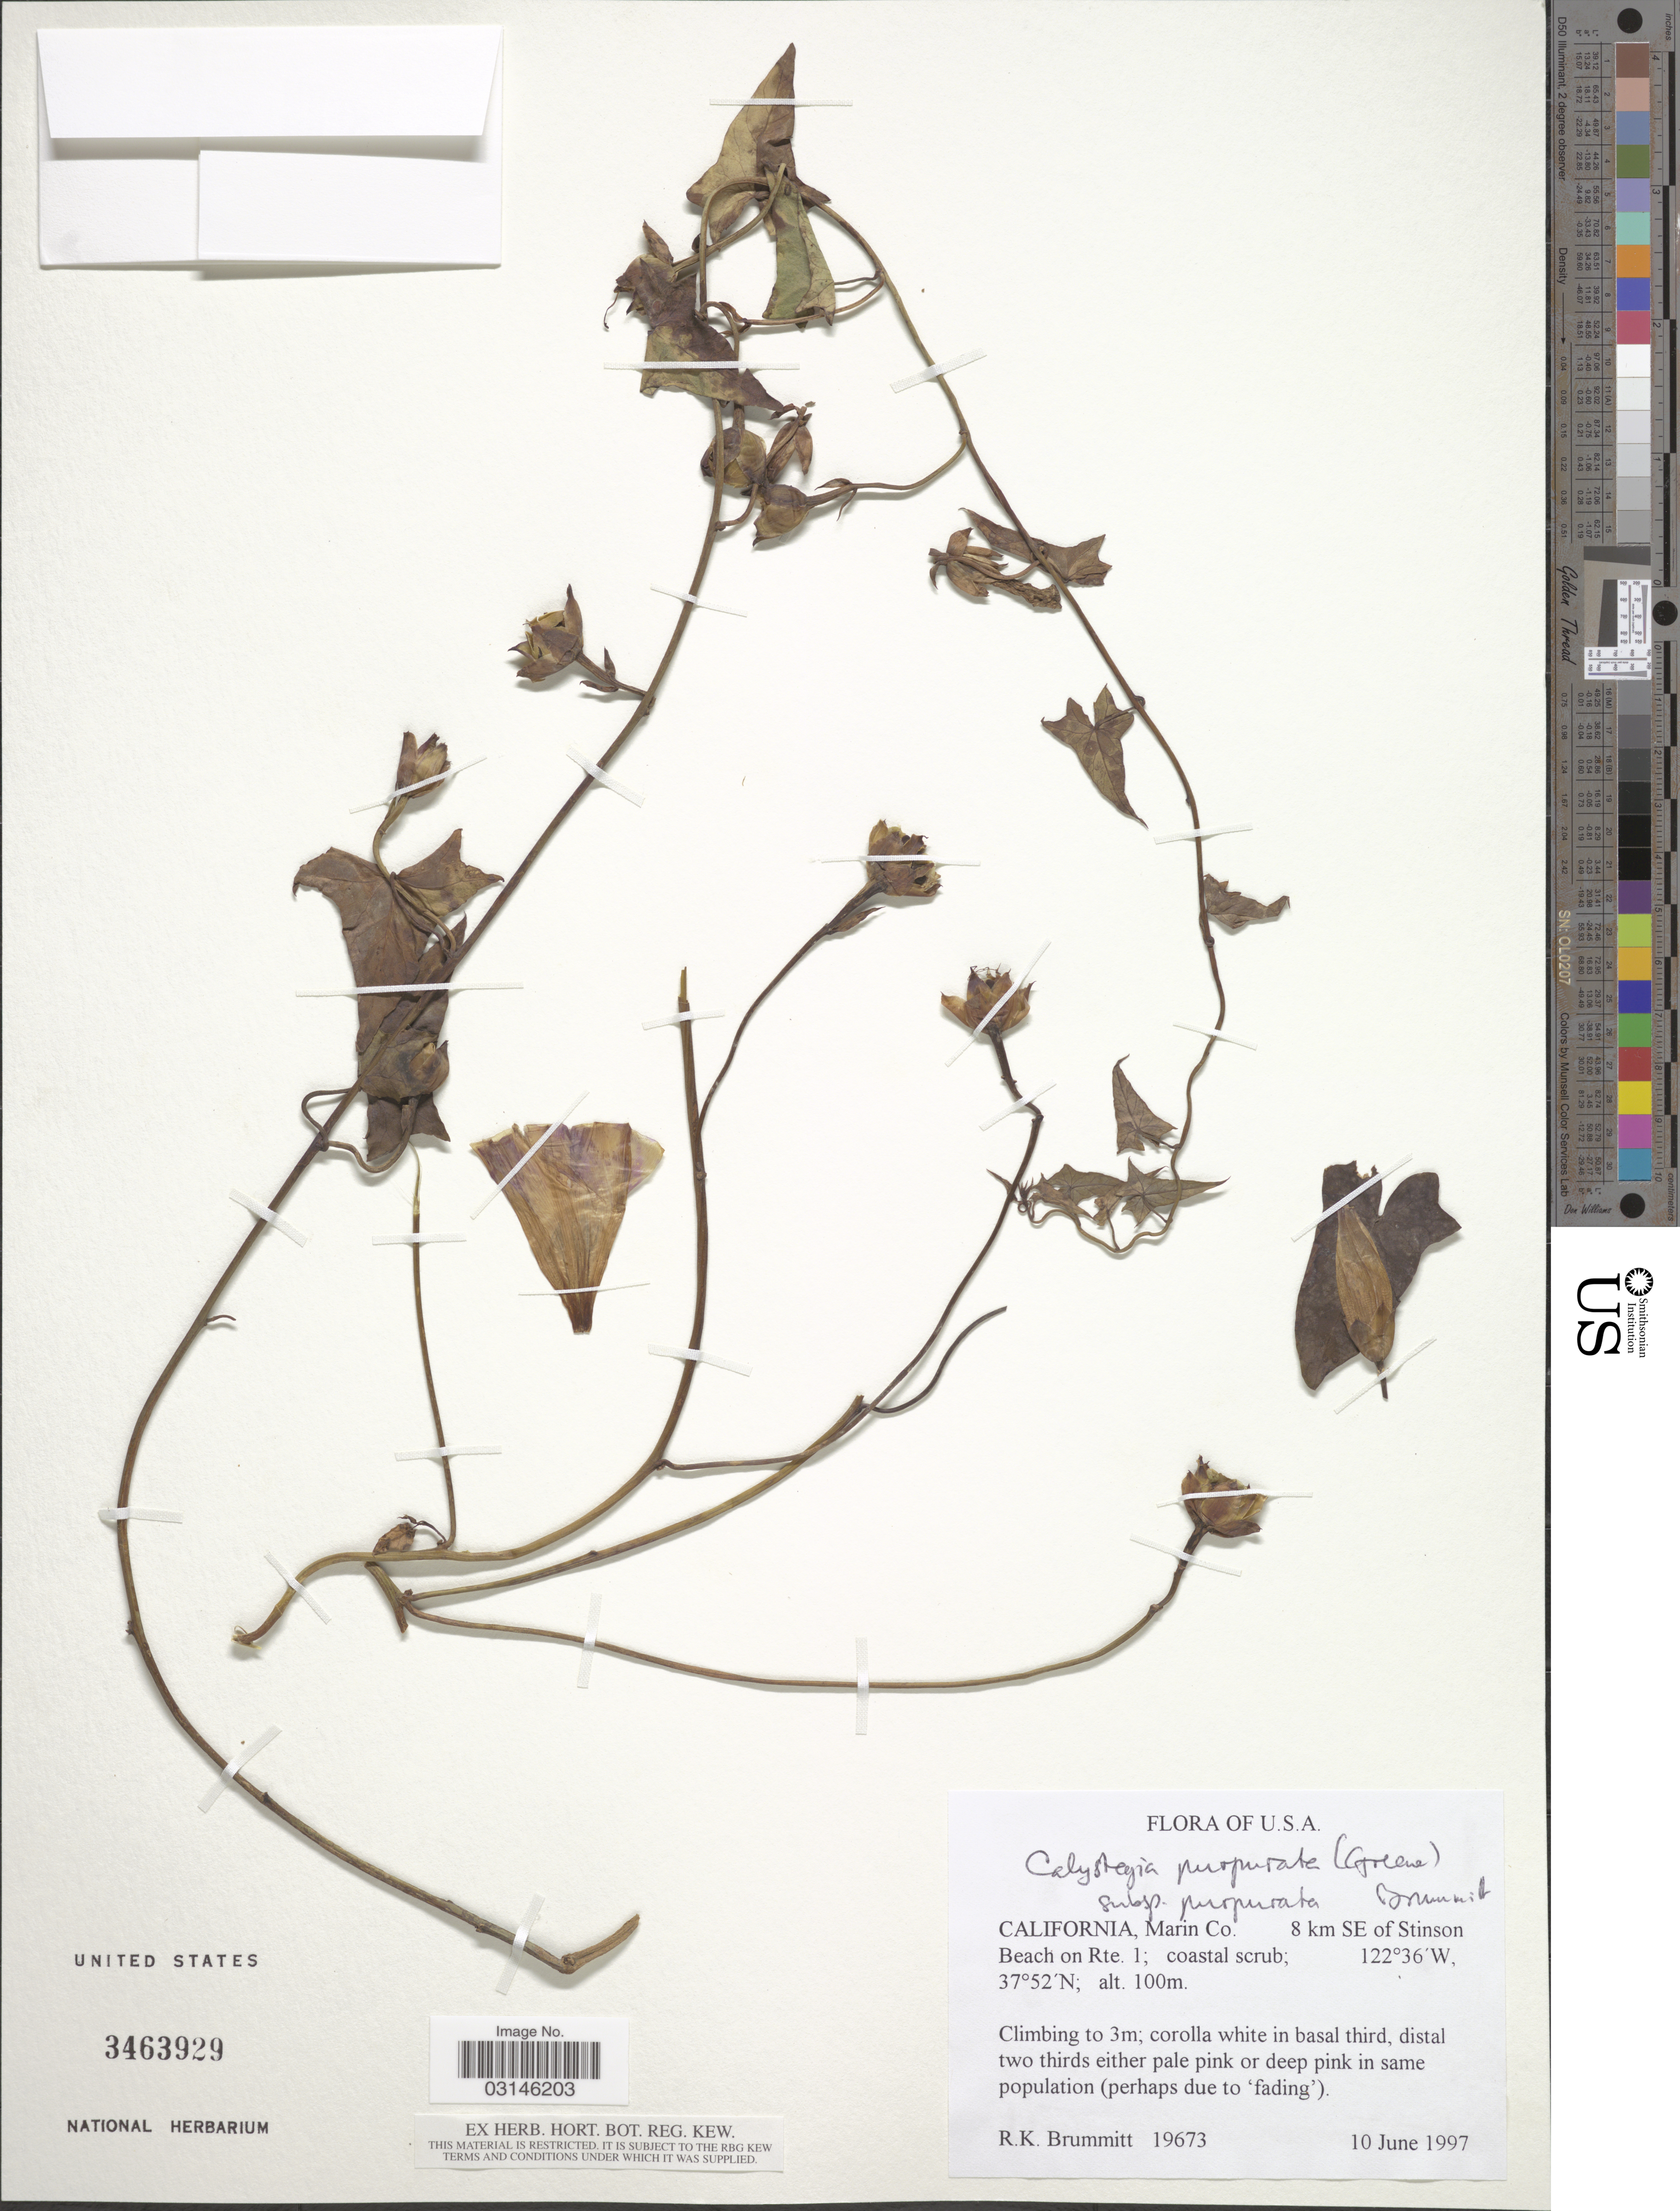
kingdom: Plantae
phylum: Tracheophyta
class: Magnoliopsida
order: Solanales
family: Convolvulaceae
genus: Calystegia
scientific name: Calystegia purpurata subsp. purpurata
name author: (Greene) Brummitt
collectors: R. K. Brummitt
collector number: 19673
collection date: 1997-06-10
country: United States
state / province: California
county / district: Marin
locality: Marin Co. 8 km SE of Stinson Beach on Rte. 1.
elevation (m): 100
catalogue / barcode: US 3463929